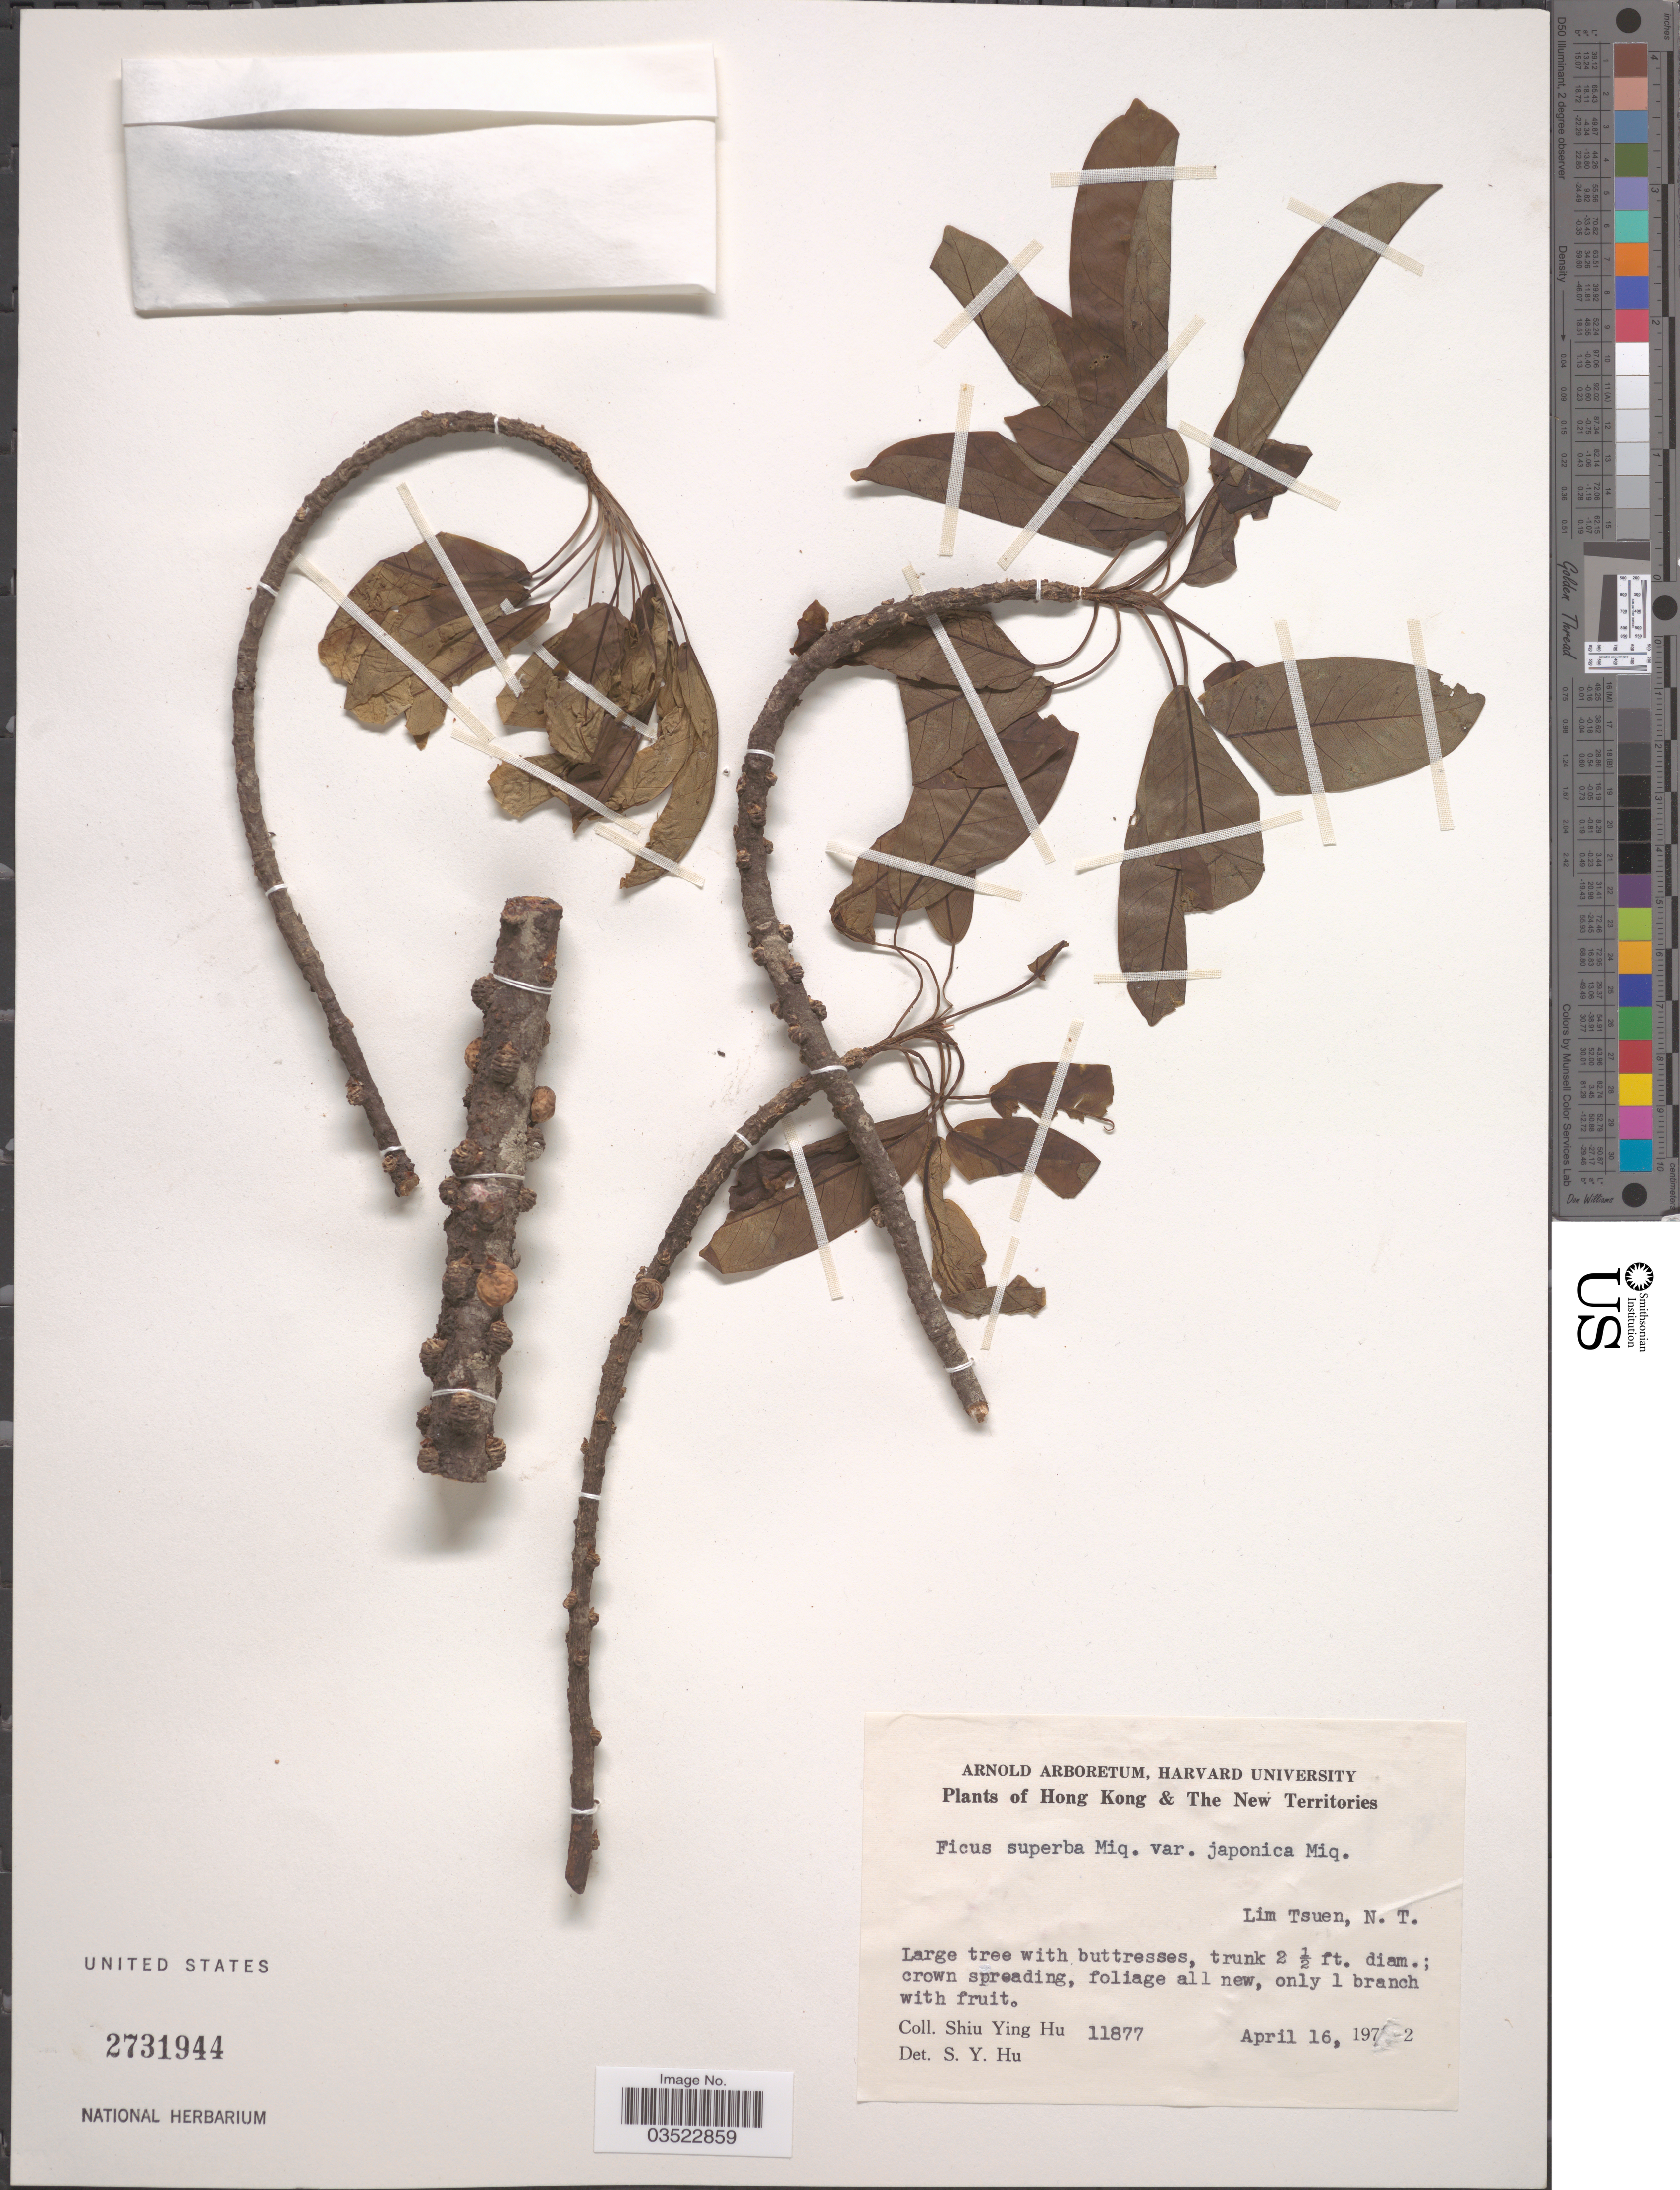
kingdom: Plantae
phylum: Tracheophyta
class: Magnoliopsida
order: Rosales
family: Moraceae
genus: Ficus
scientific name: Ficus superba var. japonica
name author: Miq.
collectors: S. Y. Hu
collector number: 11877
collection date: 1972-04-16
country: China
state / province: Hong Kong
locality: Hong Kong & The New Territories. Lim Tsuen, N.T.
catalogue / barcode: US 2731944